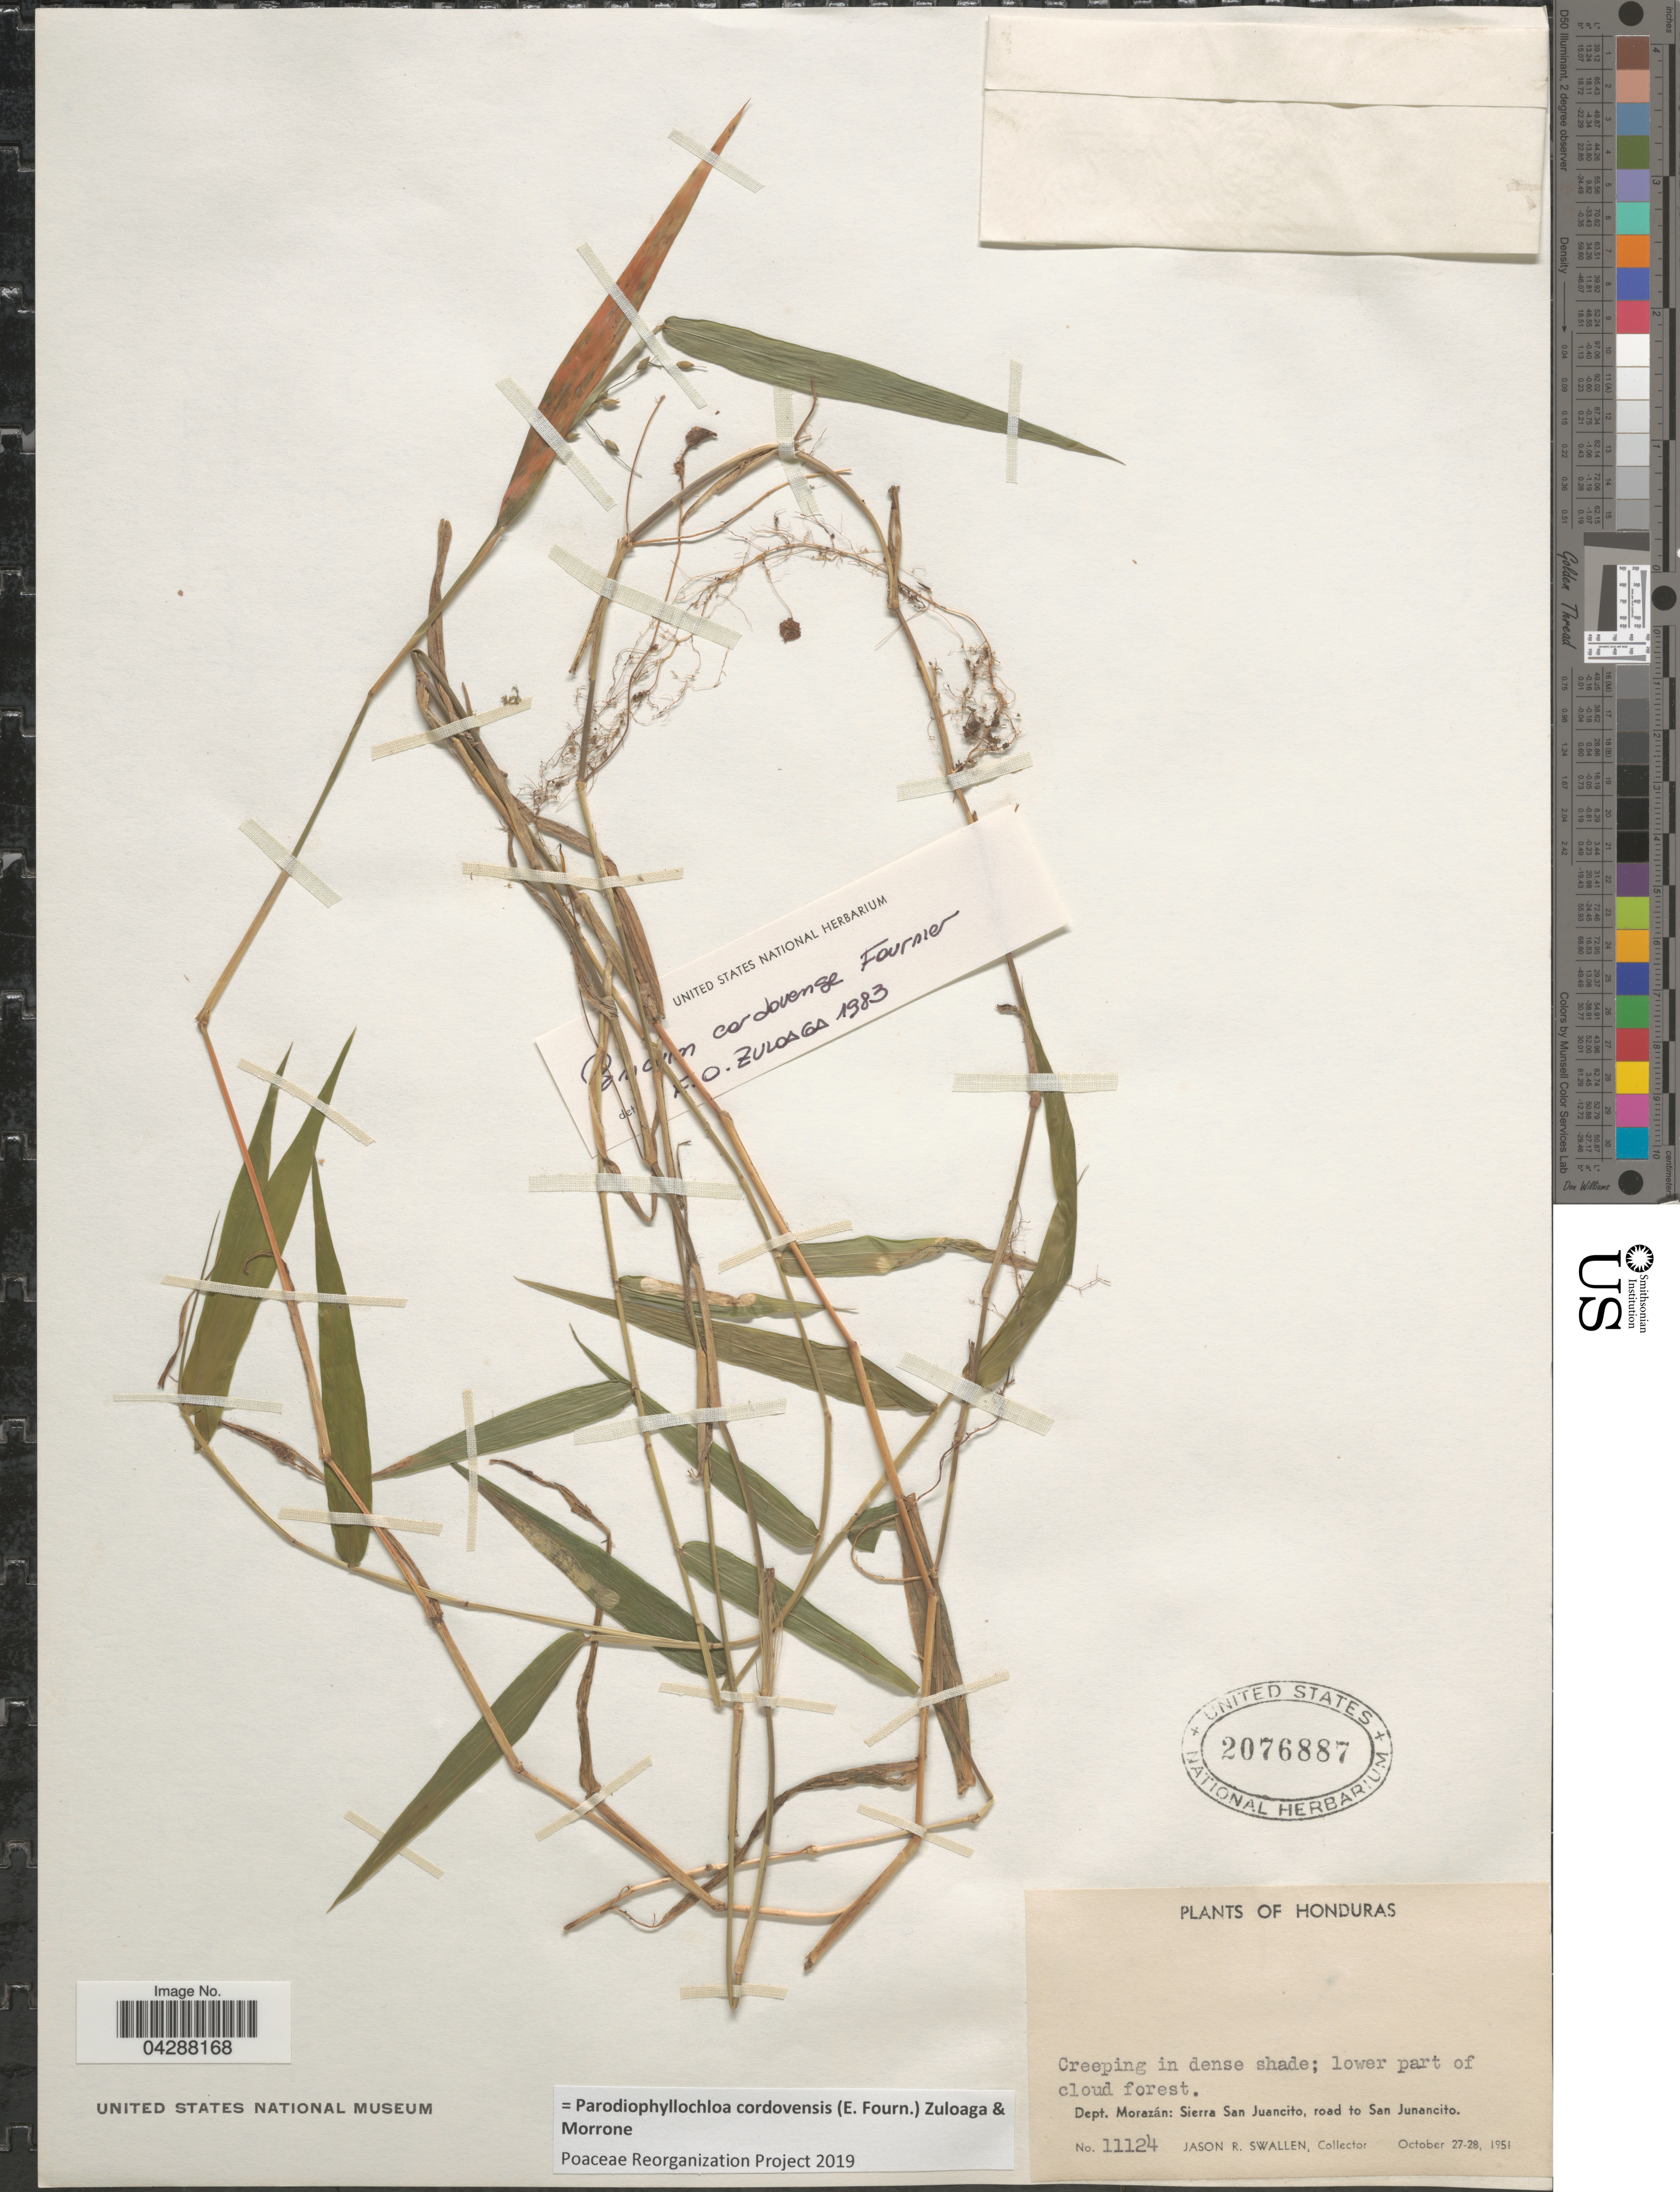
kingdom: Plantae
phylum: Tracheophyta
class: Liliopsida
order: Poales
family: Poaceae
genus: Parodiophyllochloa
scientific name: Parodiophyllochloa cordovensis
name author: (E. Fourn.) Zuloaga & Morrone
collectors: J. R. Swallen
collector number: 11124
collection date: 1951-10-27/1951-10-28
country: Honduras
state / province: Fco. Morazán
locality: Dept. Morazán: Sierra San Juancito, road to San Junancito.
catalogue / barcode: US 2076887